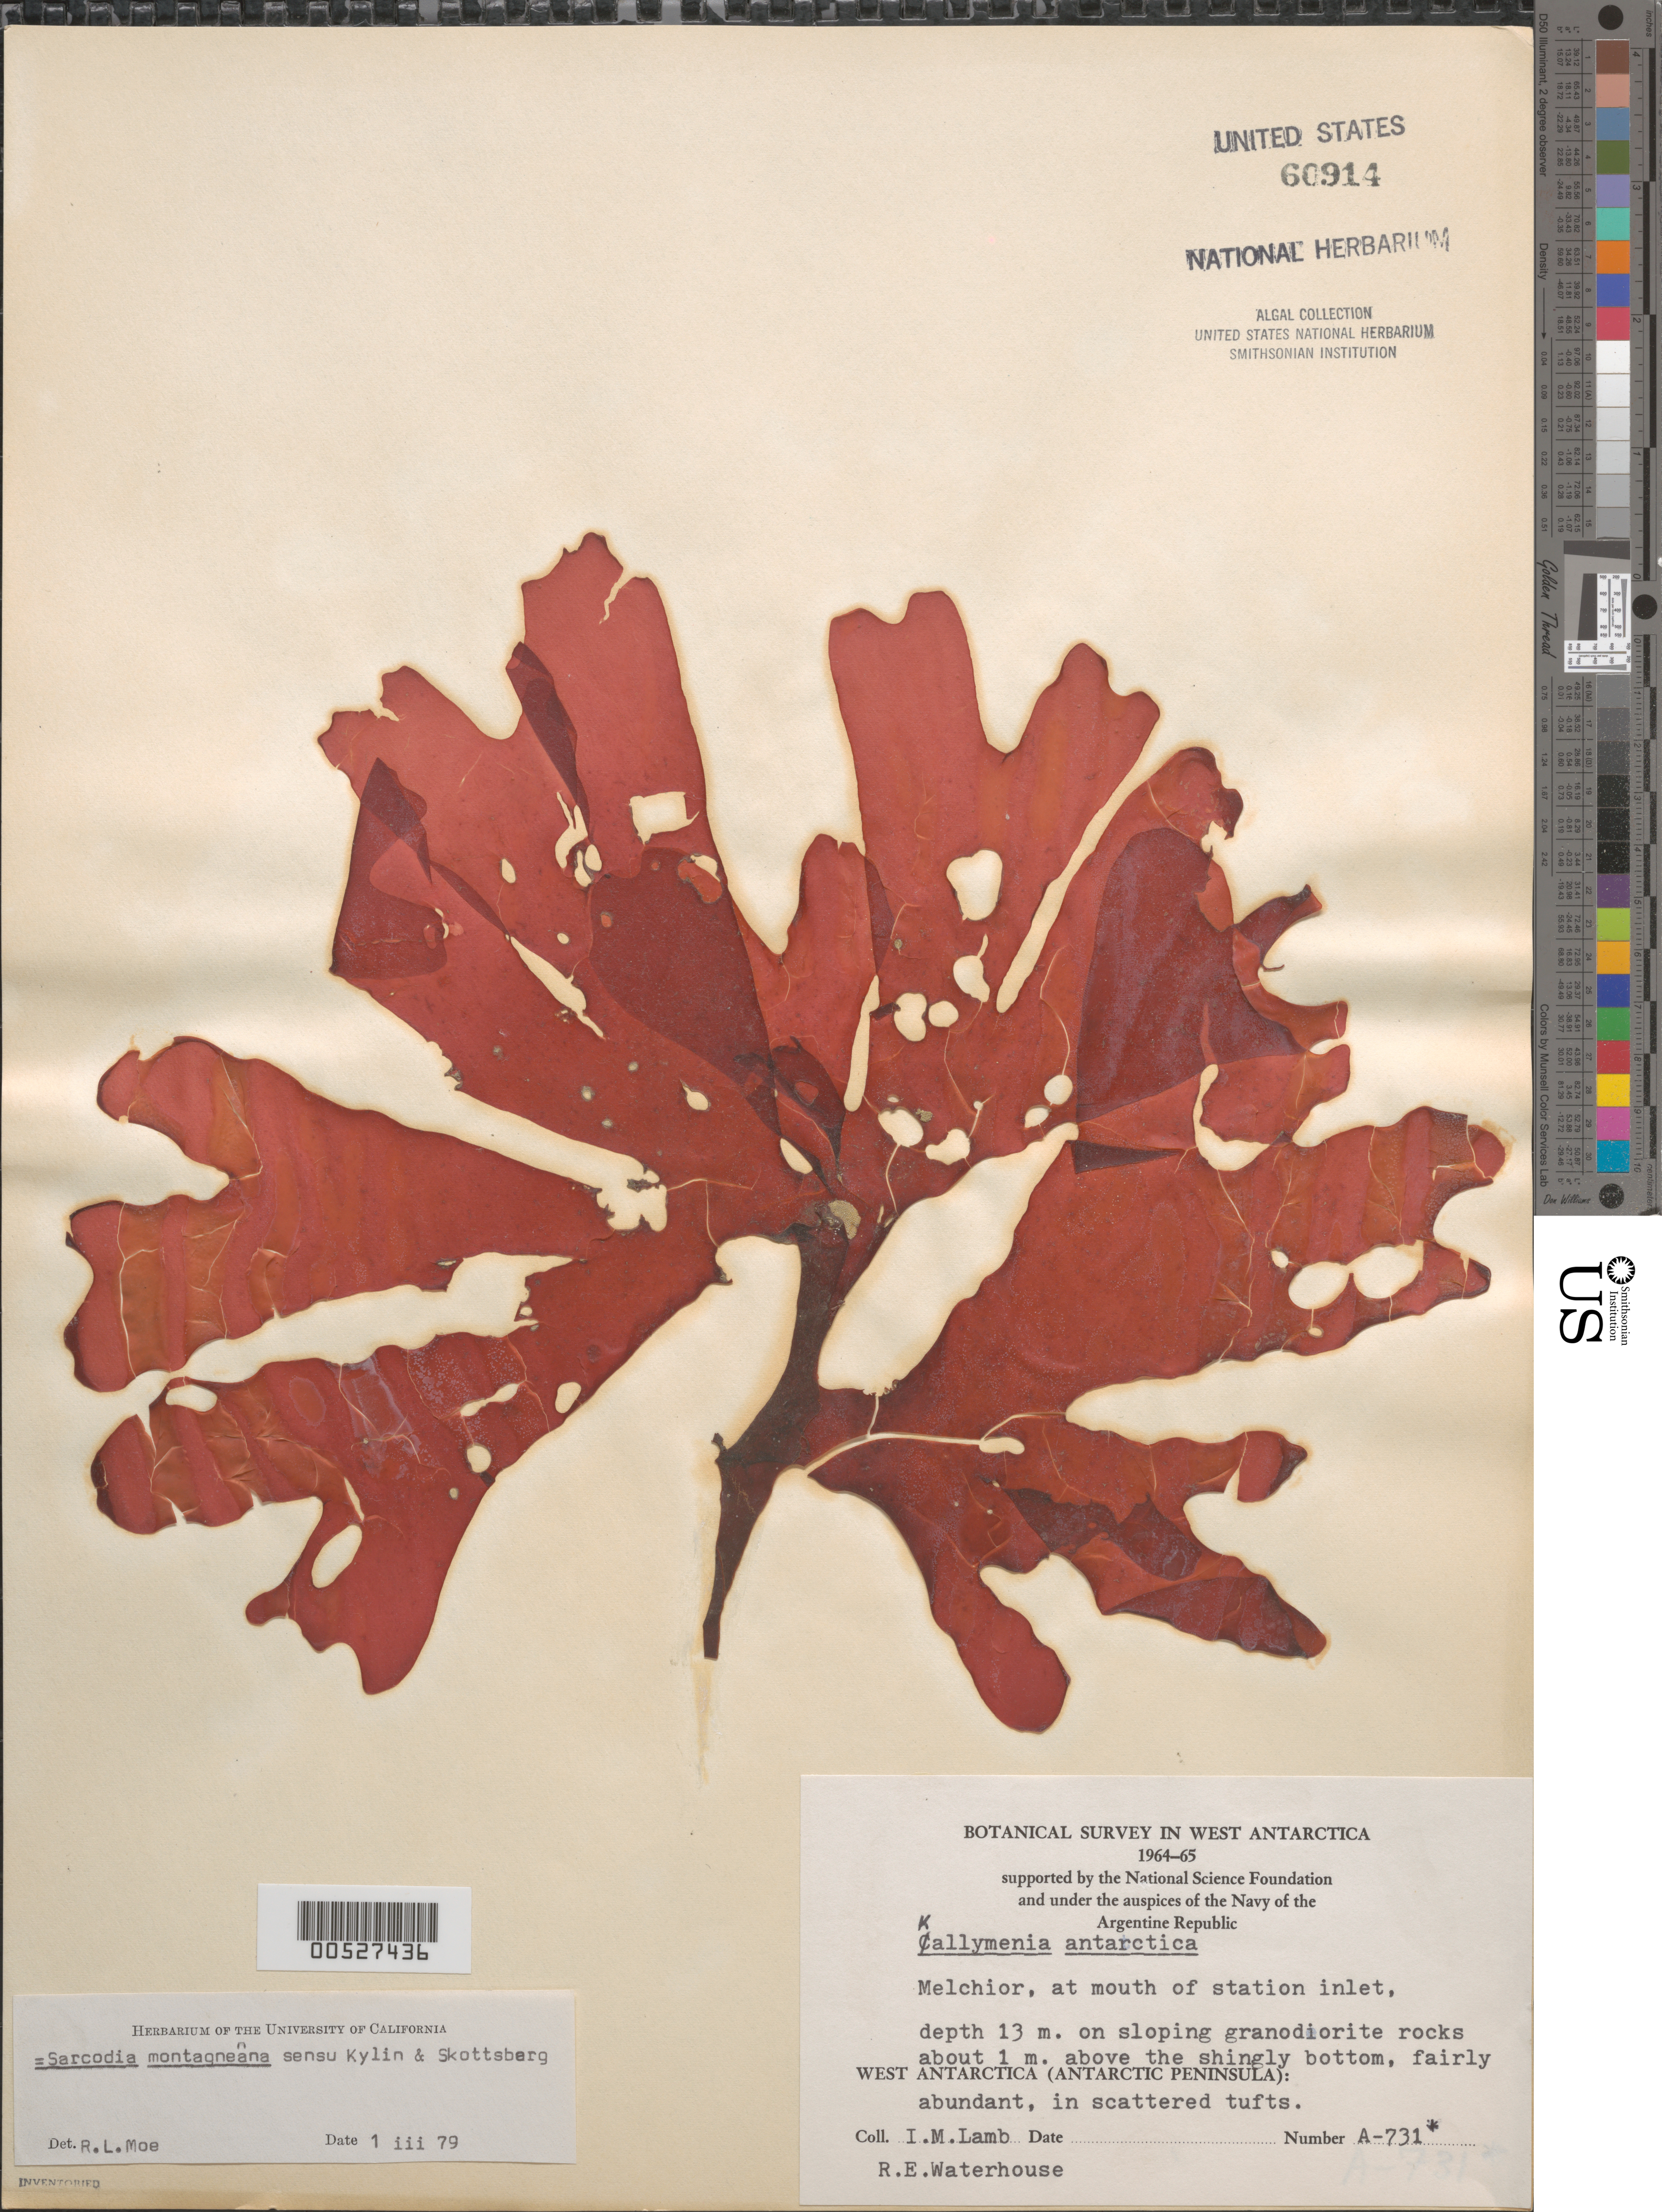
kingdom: Plantae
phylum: Rhodophyta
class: Florideophyceae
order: Gigartinales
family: Sarcodiaceae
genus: Sarcodia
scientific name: Sarcodia montagneana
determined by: Moe, R. L.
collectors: I. M. Lamb & R. Waterhouse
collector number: A-731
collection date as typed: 1964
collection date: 1964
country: Antarctica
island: Gamma Island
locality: Station Inlet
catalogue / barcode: US 60914